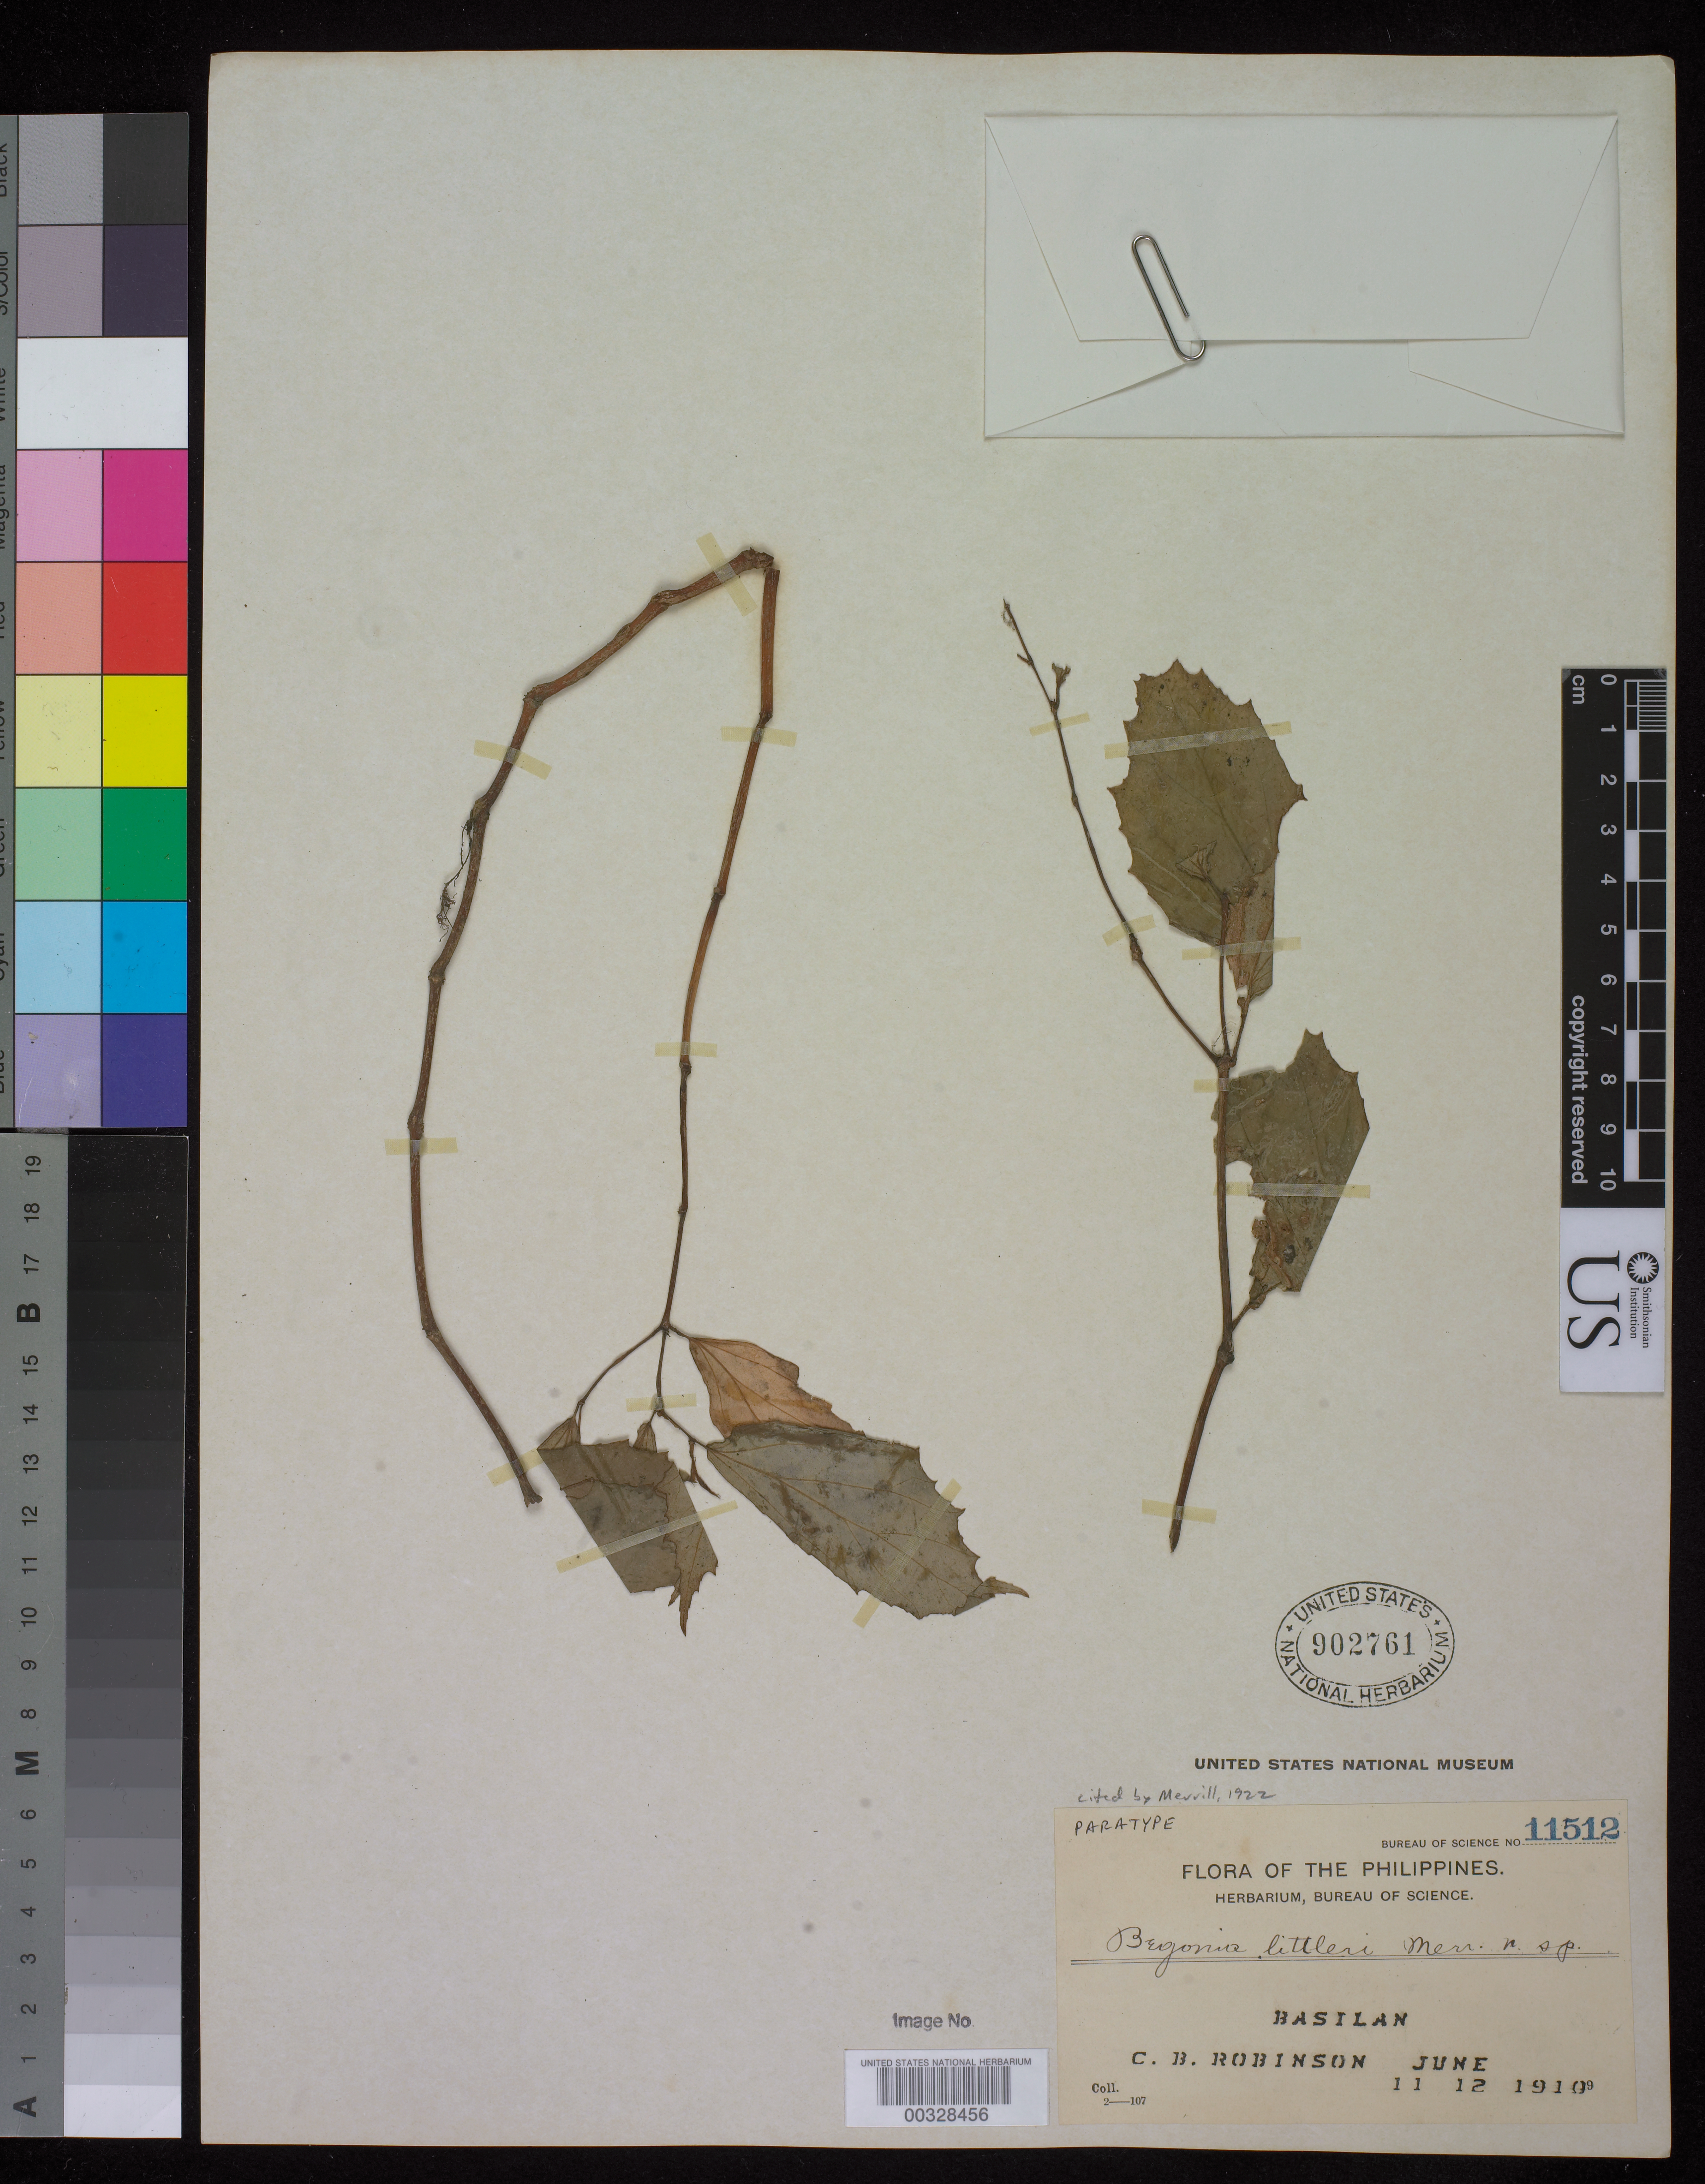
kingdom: Plantae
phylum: Tracheophyta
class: Magnoliopsida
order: Cucurbitales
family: Begoniaceae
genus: Begonia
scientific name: Begonia littleri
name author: Merr.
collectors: C. Robinson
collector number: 1512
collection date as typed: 11 Jun 1910 to 12 Dec 1912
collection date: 1910-06-11/1912-12-12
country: Philippines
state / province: Muslim Mindanao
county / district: Basilan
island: Basilan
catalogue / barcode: US 902761